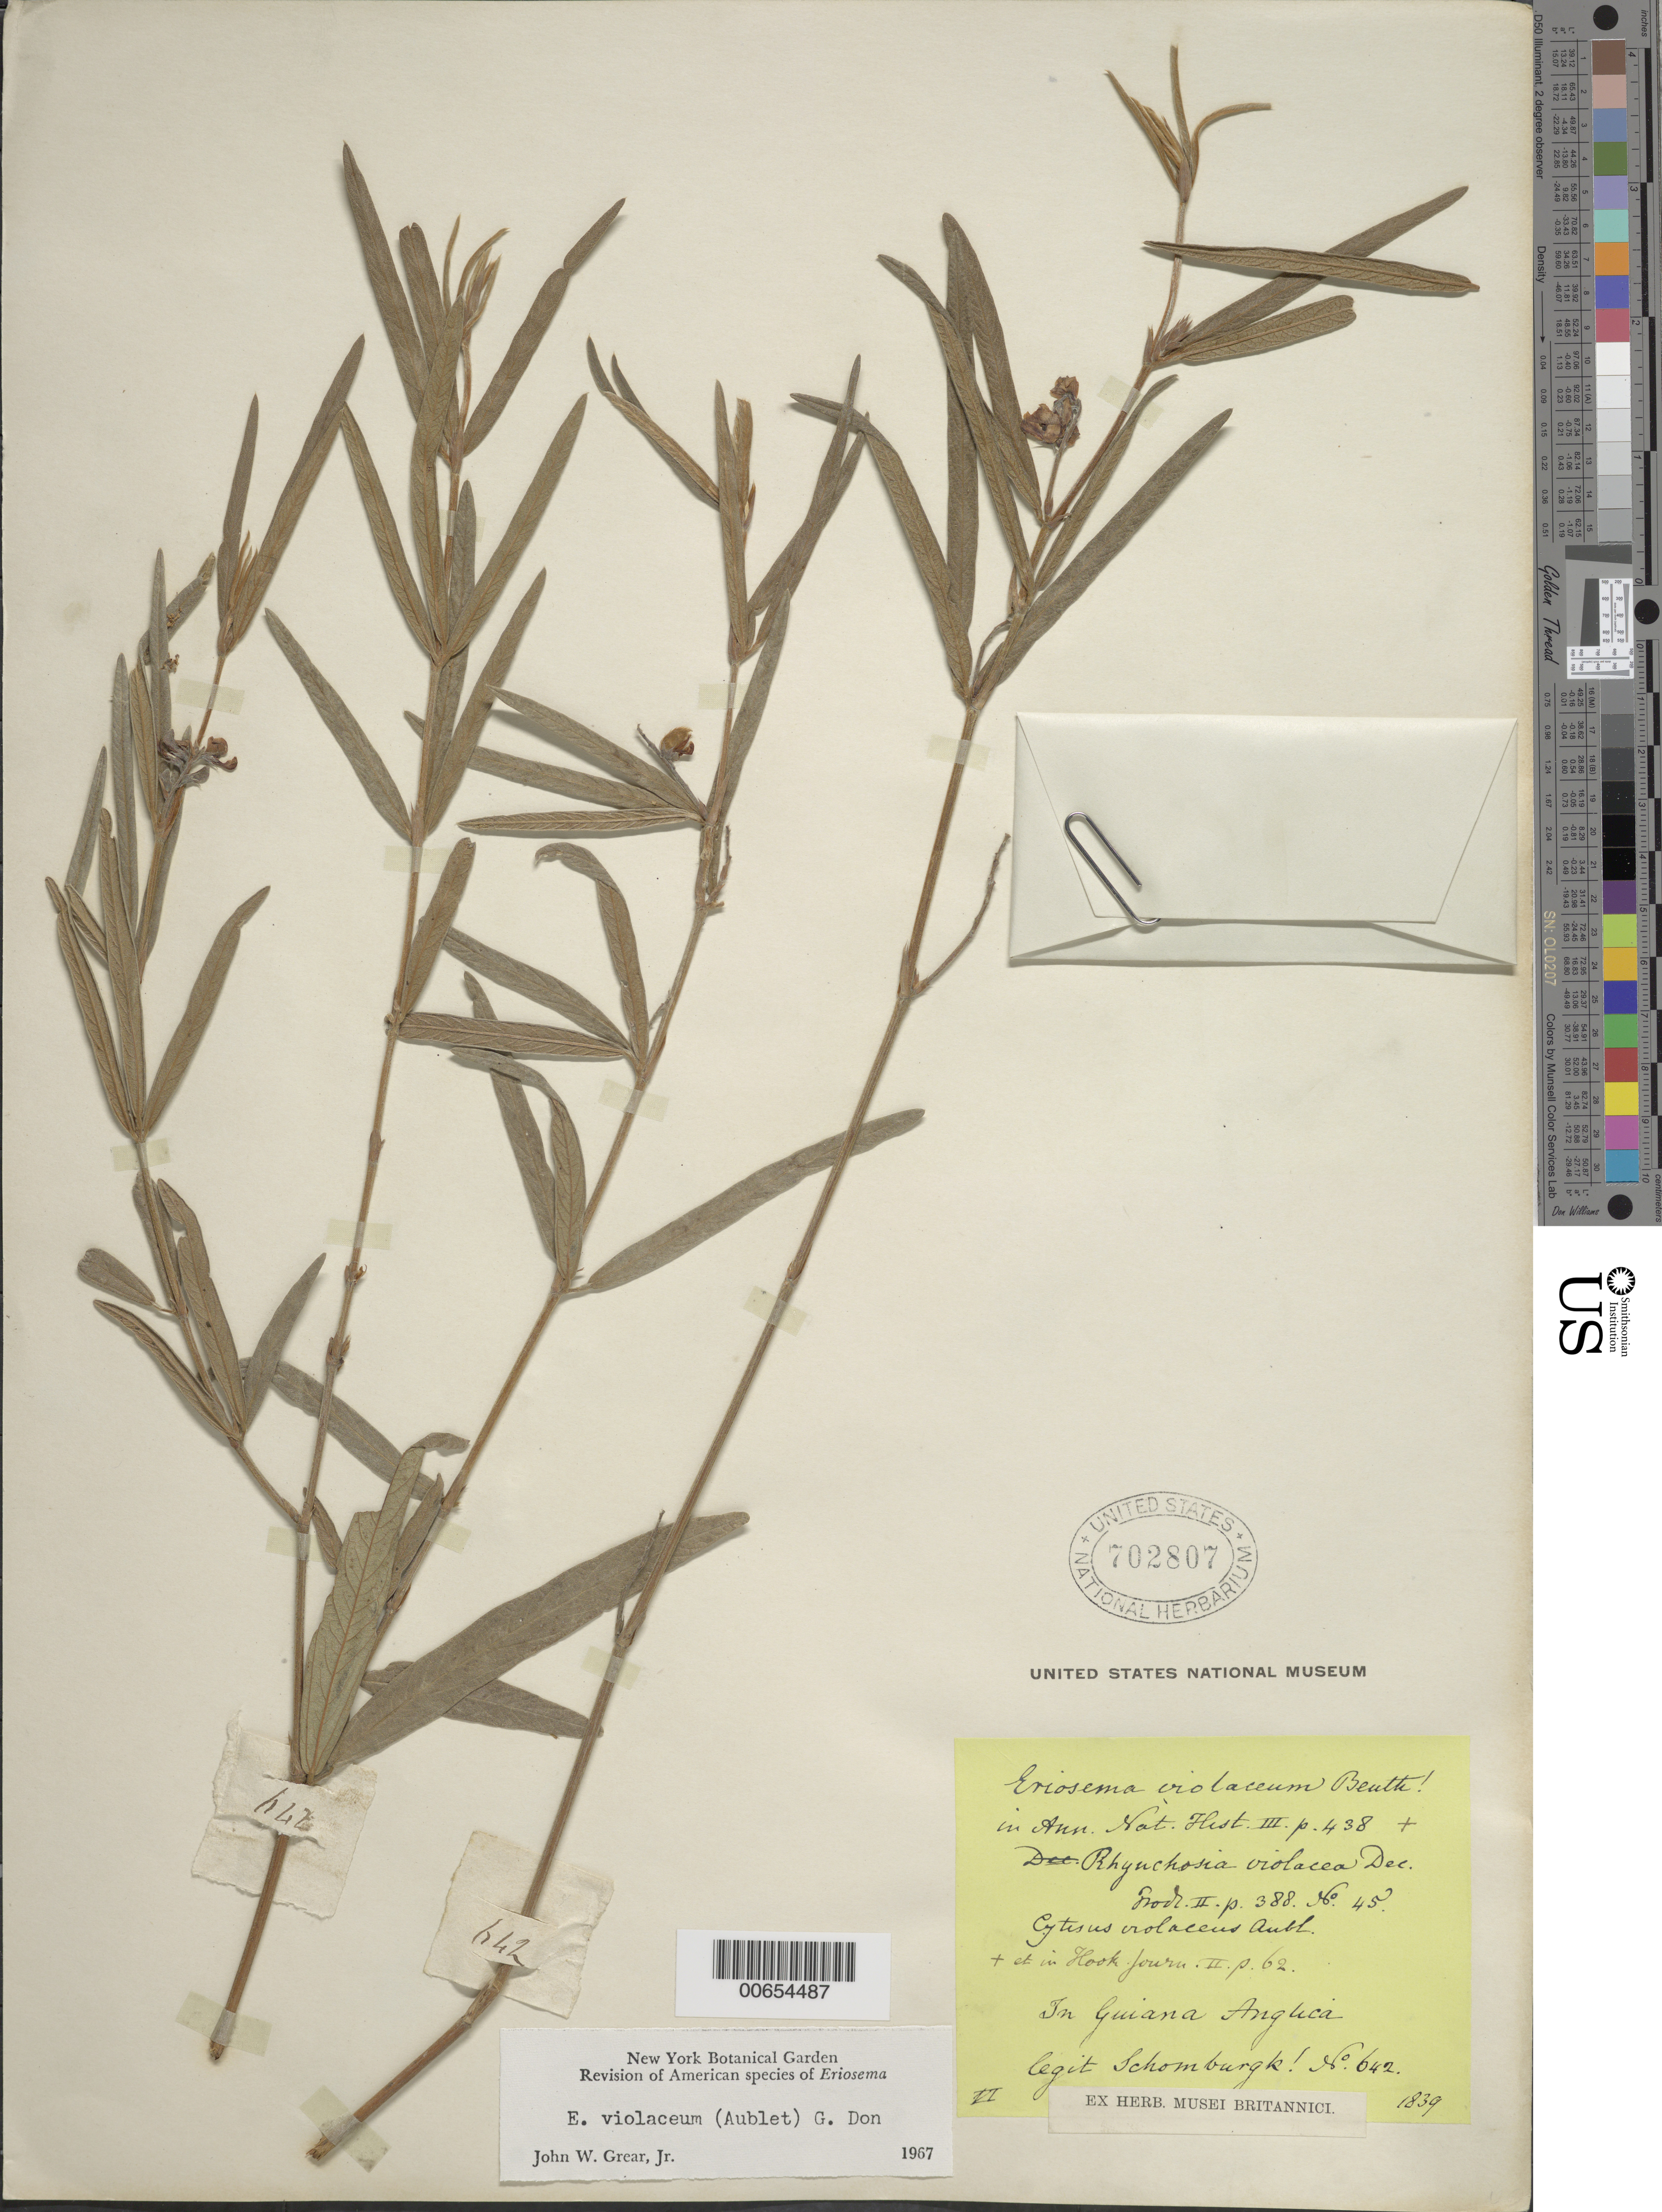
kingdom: Plantae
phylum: Tracheophyta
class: Magnoliopsida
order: Fabales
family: Fabaceae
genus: Eriosema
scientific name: Eriosema violaceum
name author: (Aubl.) G. Don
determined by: Grear, J. W., Jr.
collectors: R. H. Schomburgk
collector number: I 642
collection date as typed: June 1839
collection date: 1839-06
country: Guyana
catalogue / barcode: US 702807